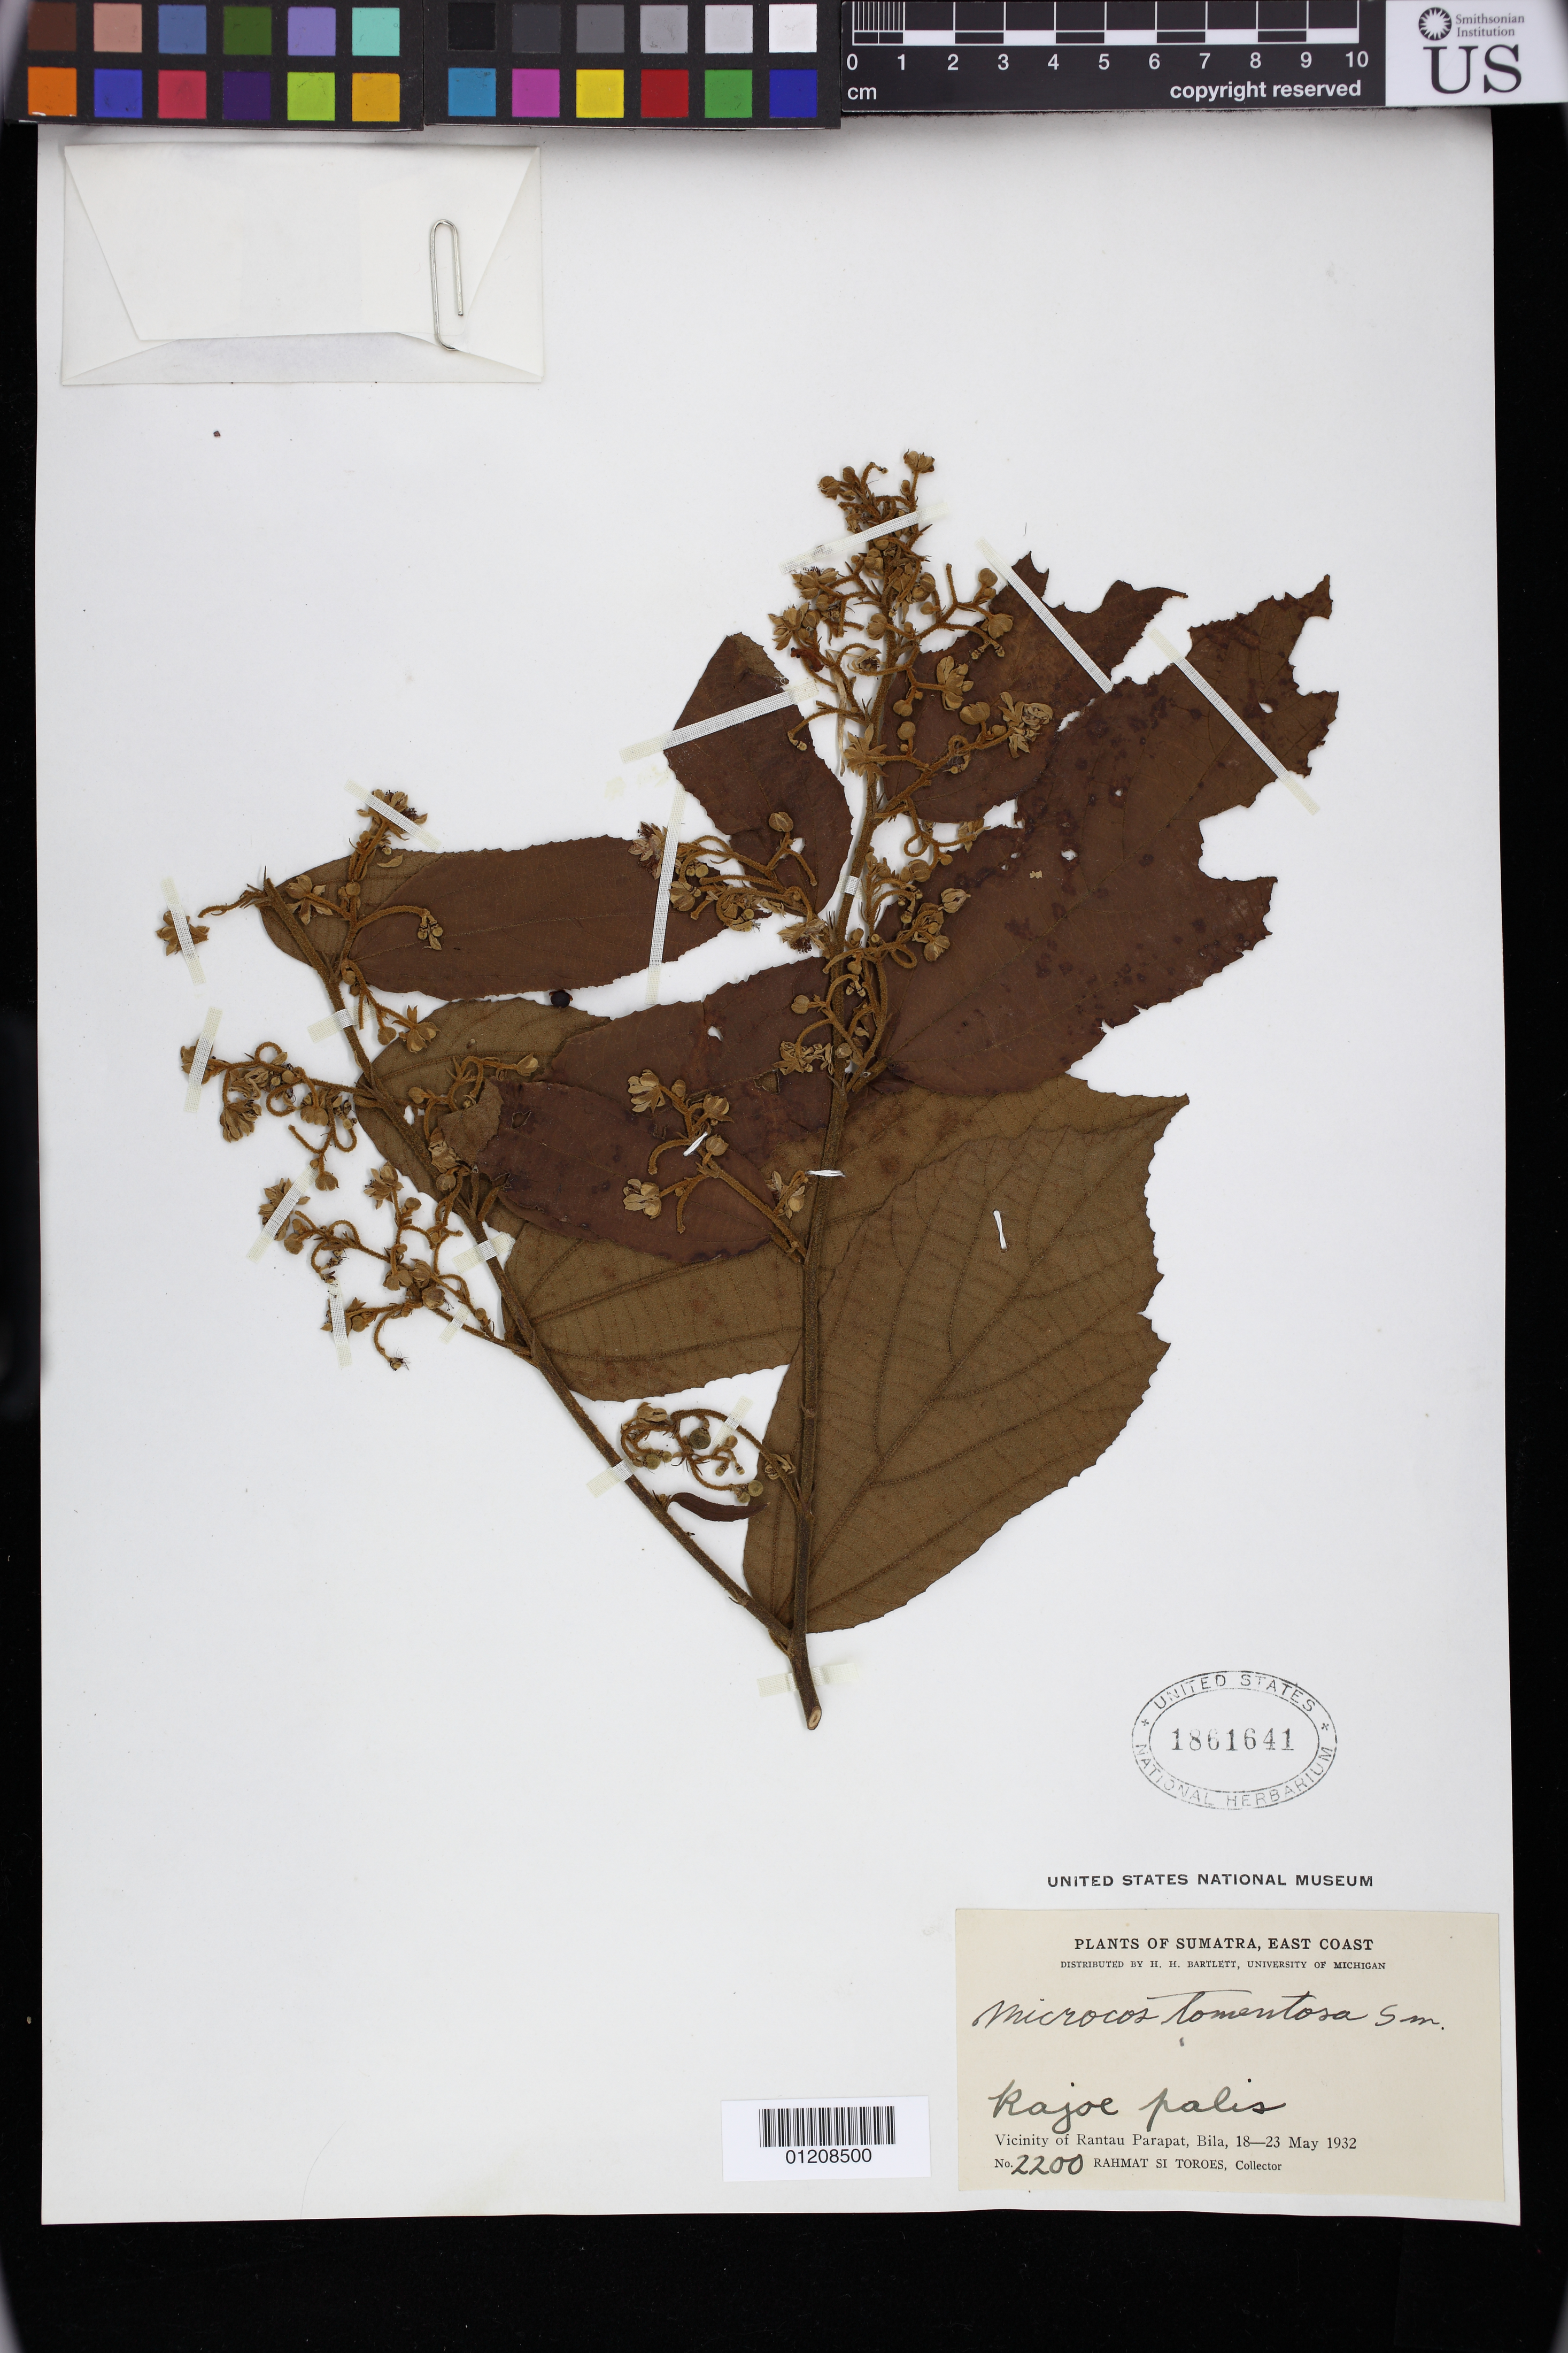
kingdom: Plantae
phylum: Tracheophyta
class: Magnoliopsida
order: Malvales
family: Malvaceae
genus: Microcos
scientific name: Microcos tomentosa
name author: Sm.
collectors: Rahmat Si Boeea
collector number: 2200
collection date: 1932-05-18/1932-05-23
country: Indonesia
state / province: Sumatra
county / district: Sumatera Utara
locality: Vicinity of Rantau Parapat, Bila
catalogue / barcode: US 1861641